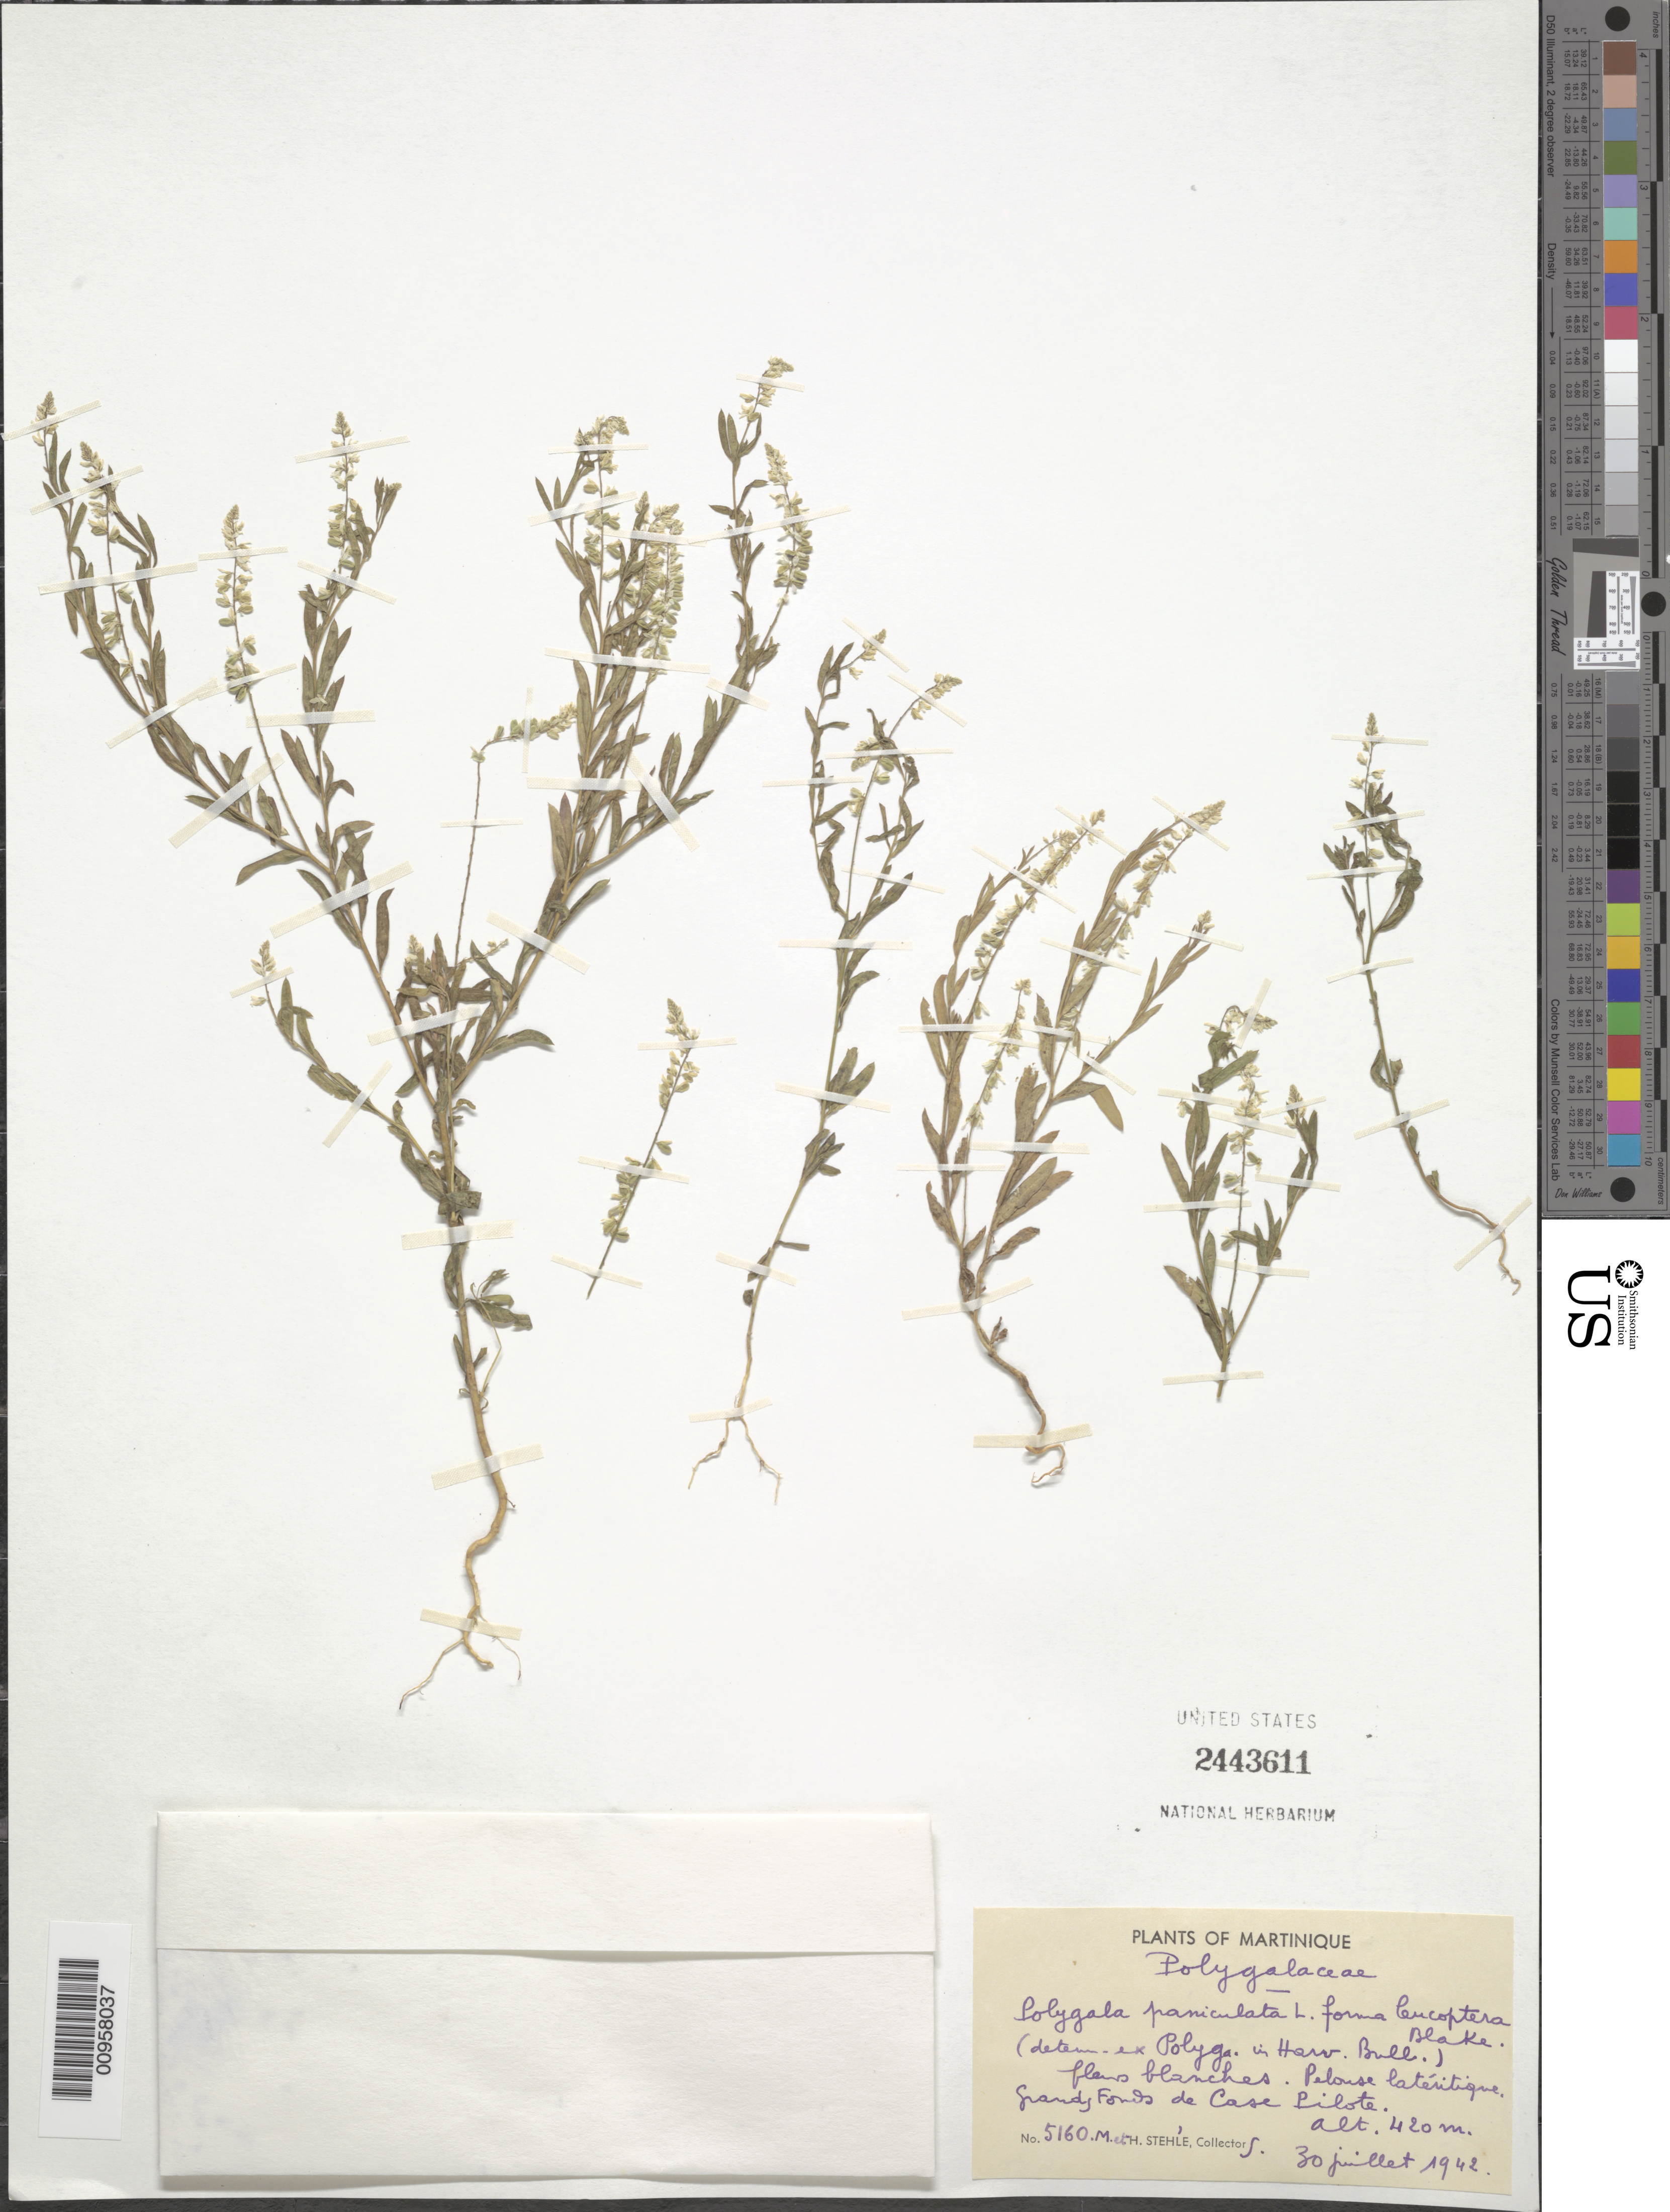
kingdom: Plantae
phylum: Tracheophyta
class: Magnoliopsida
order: Fabales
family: Polygalaceae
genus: Polygala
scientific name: Polygala paniculata f. leucoptera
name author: S.F. Blake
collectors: H. Stehlé & M. Stehlé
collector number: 5160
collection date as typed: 30 Jul 1942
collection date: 1942-07-30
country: Martinique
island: Martinique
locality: Grands Fonds de Case Pilote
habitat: Pelouses latérique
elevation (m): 420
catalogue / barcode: US 2443611